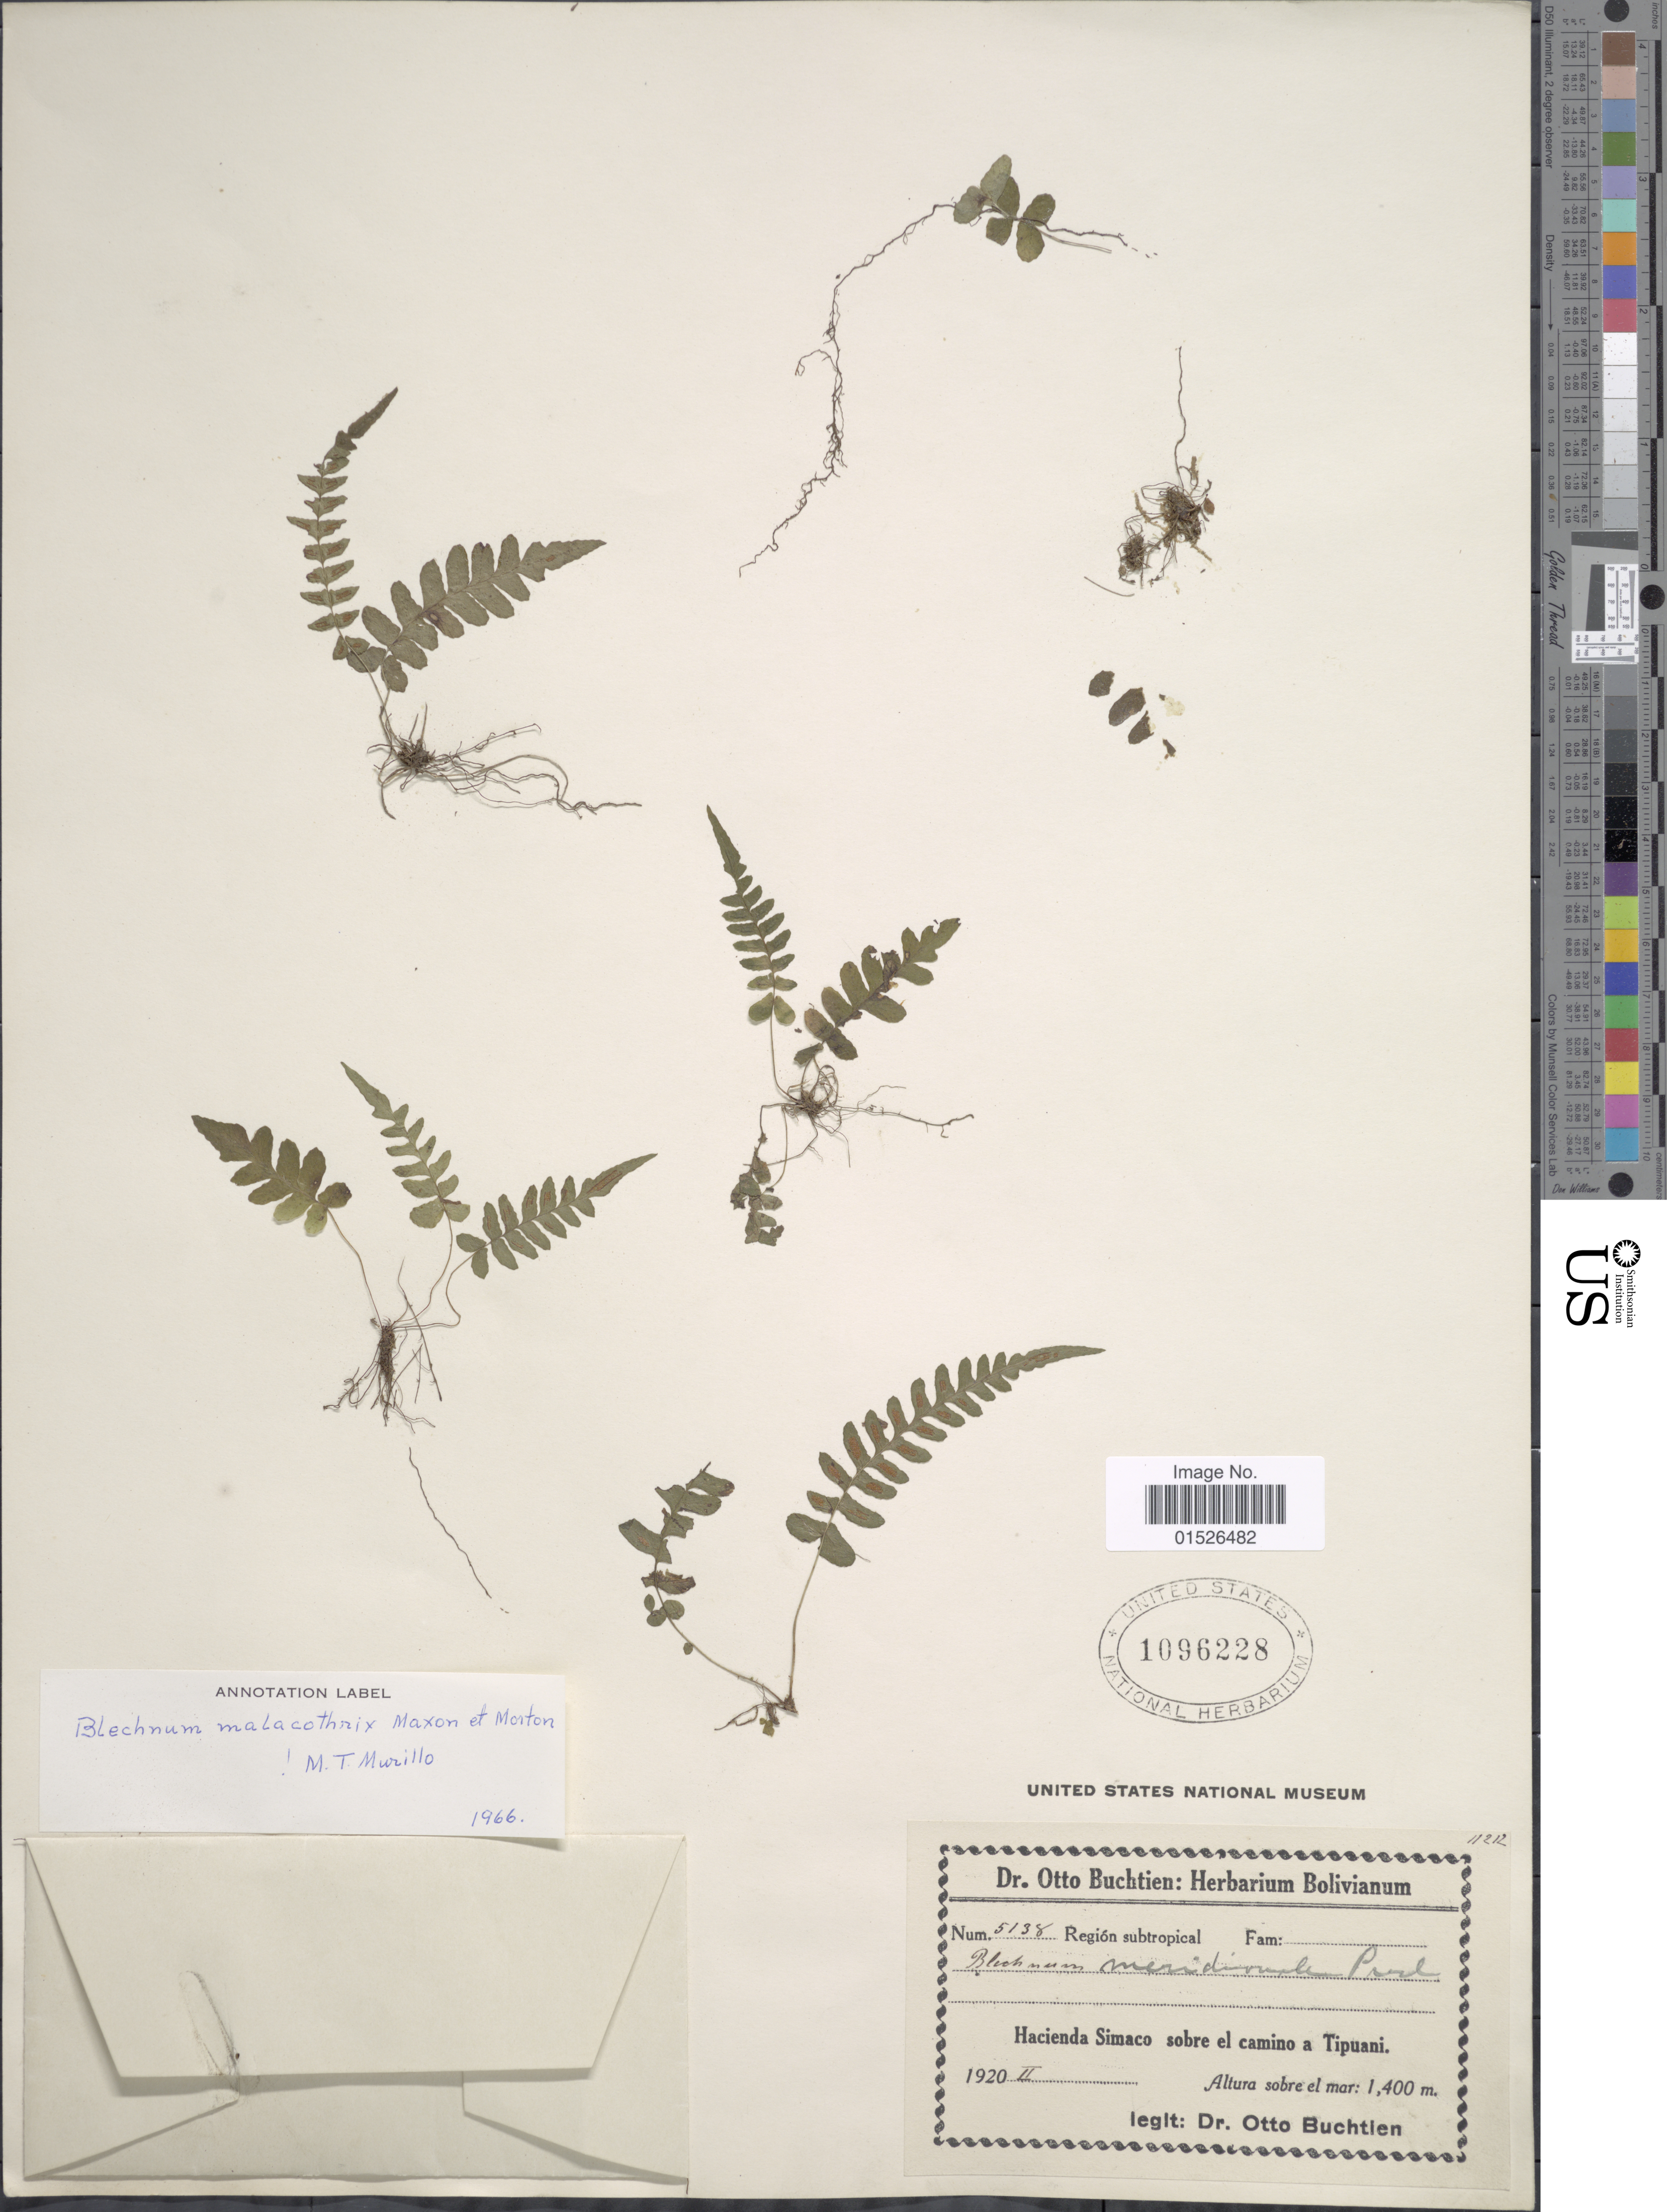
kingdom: Plantae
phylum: Tracheophyta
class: Polypodiopsida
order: Polypodiales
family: Blechnaceae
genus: Blechnum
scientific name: Blechnum malacothrix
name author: Maxon & C.V. Morton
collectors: O. Buchtien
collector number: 5138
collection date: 1920-02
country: Bolivia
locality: Hacienda Simaco sobre el camino a Tipuani.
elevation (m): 1400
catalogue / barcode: US 1096228